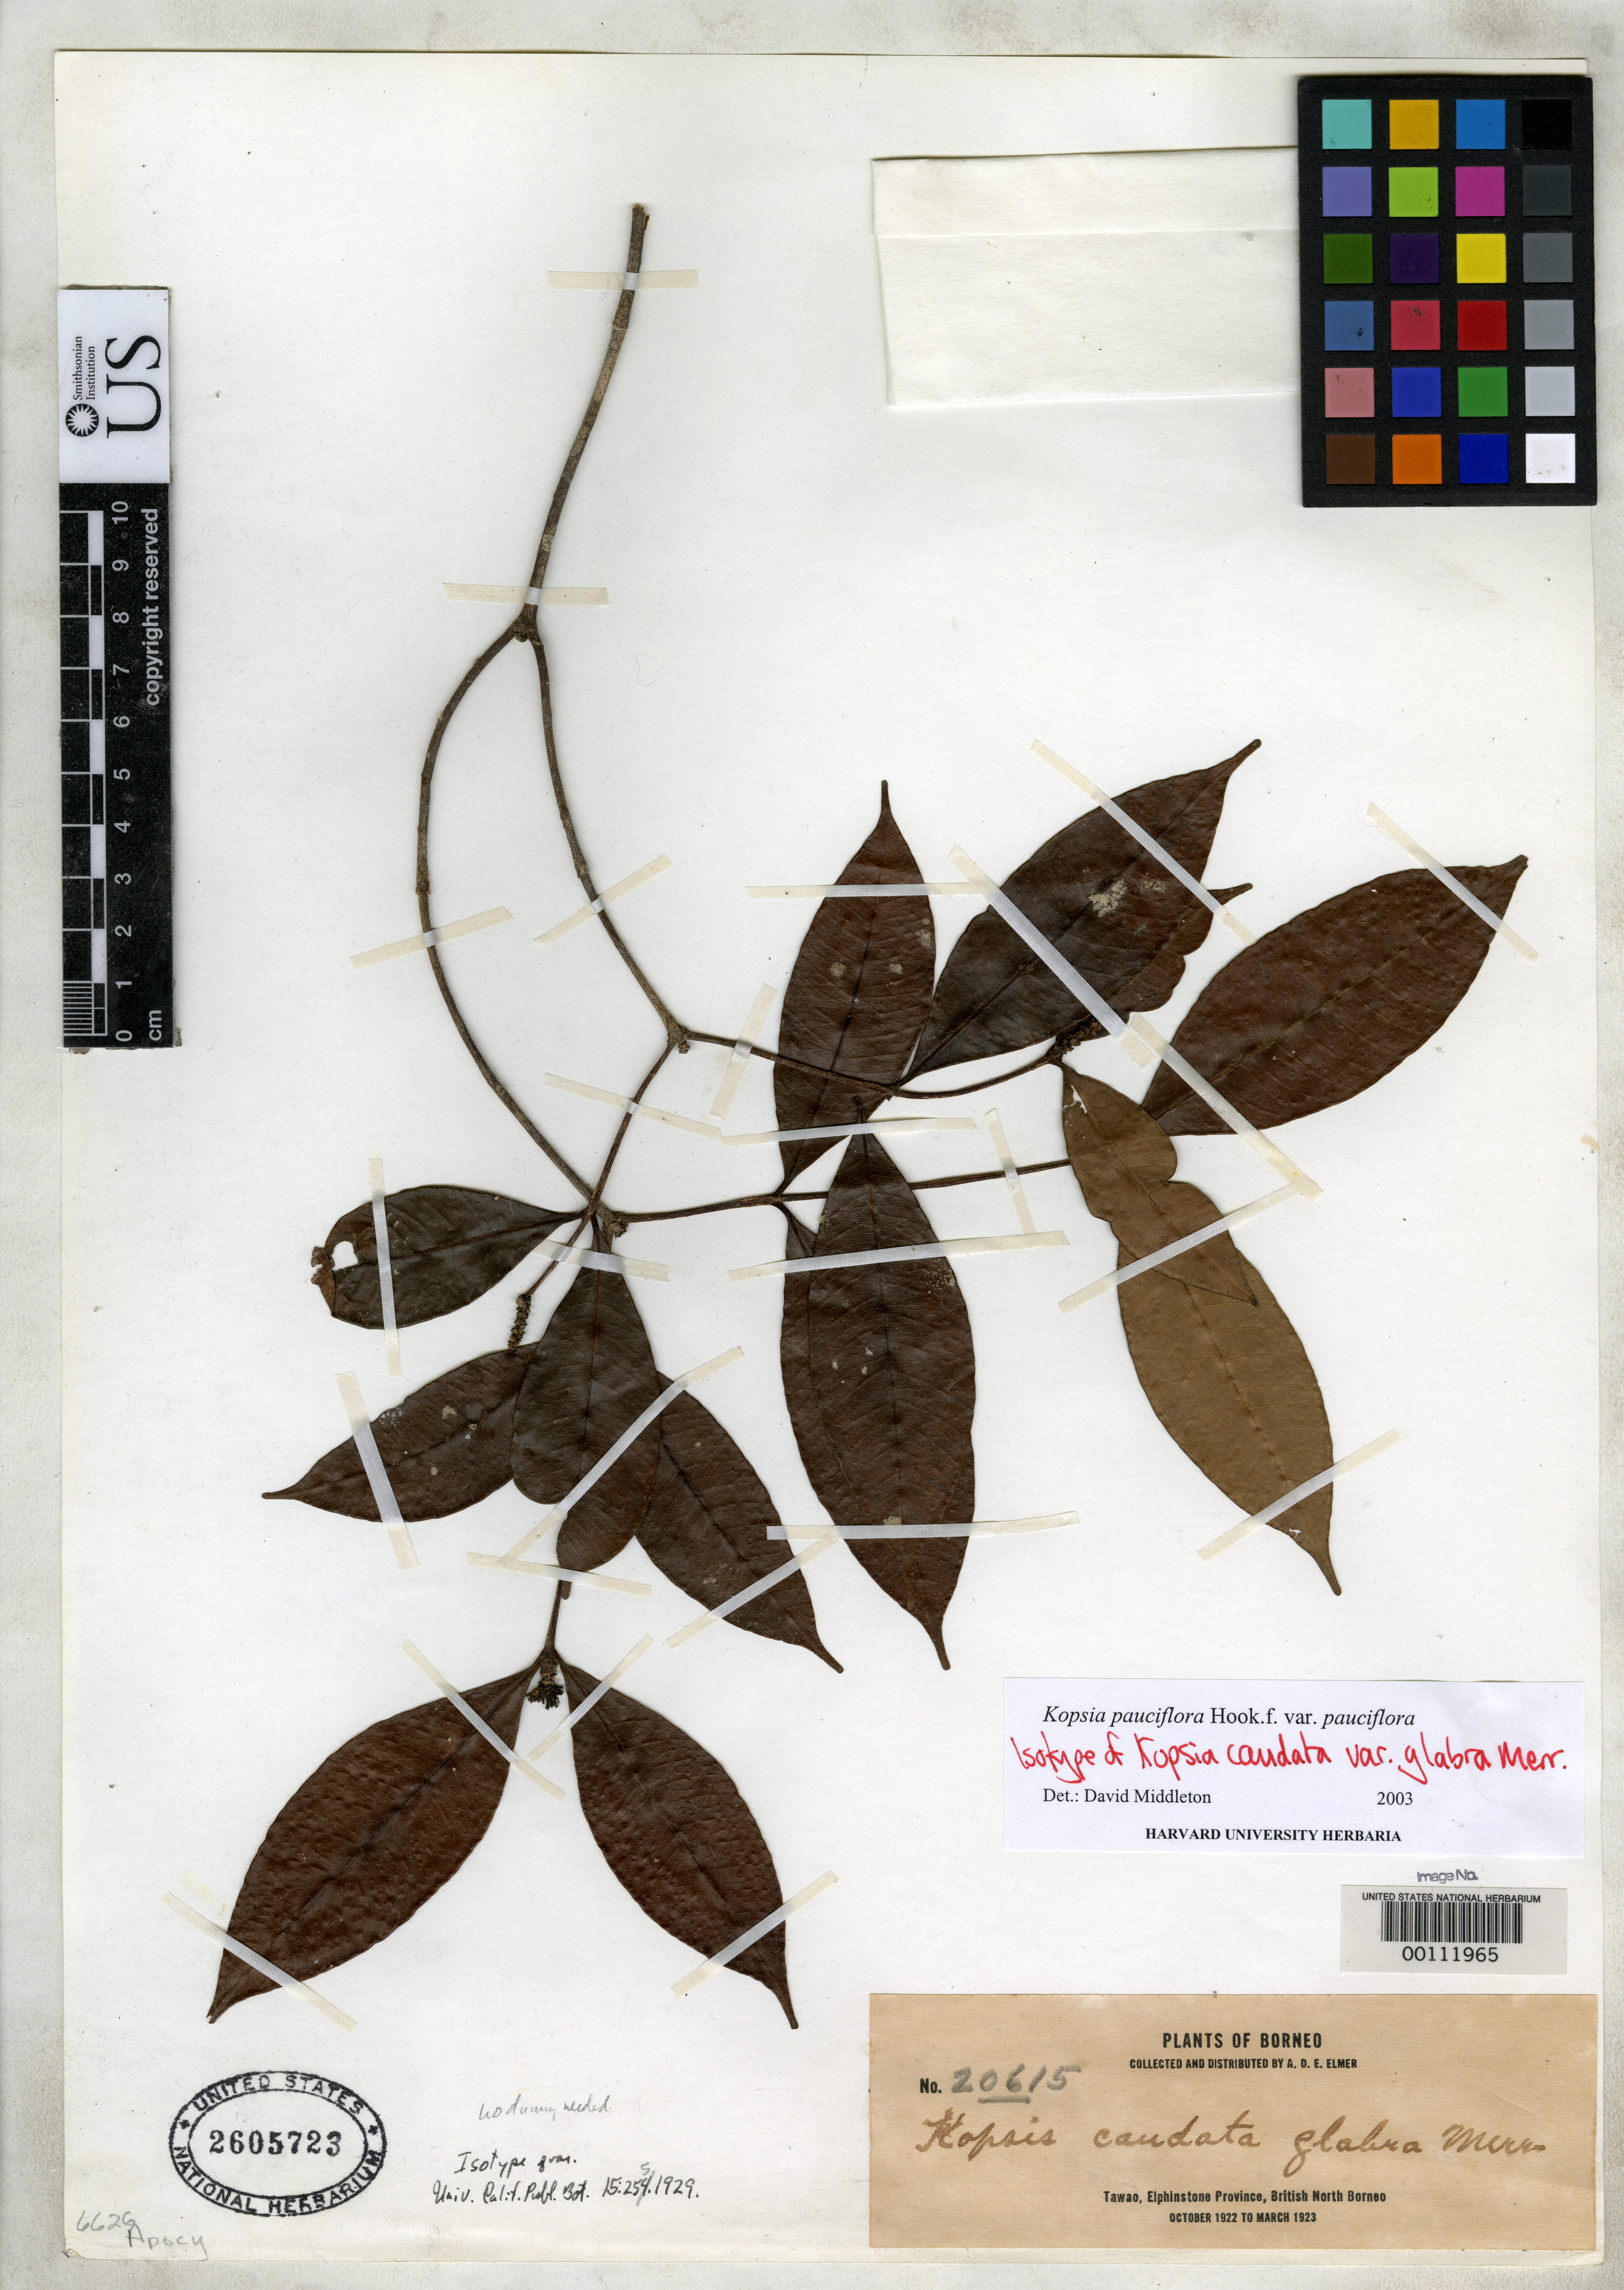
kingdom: Plantae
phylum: Tracheophyta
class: Magnoliopsida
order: Gentianales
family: Apocynaceae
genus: Kopsia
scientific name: Kopsia caudata var. glabra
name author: Merr.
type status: Isotype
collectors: A. D. E. Elmer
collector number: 20615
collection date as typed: Oct 1922 to -- Mar 1923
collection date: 1922-10/1923-03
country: Malaysia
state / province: Sabah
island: Borneo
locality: Tawao.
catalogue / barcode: US 2605723